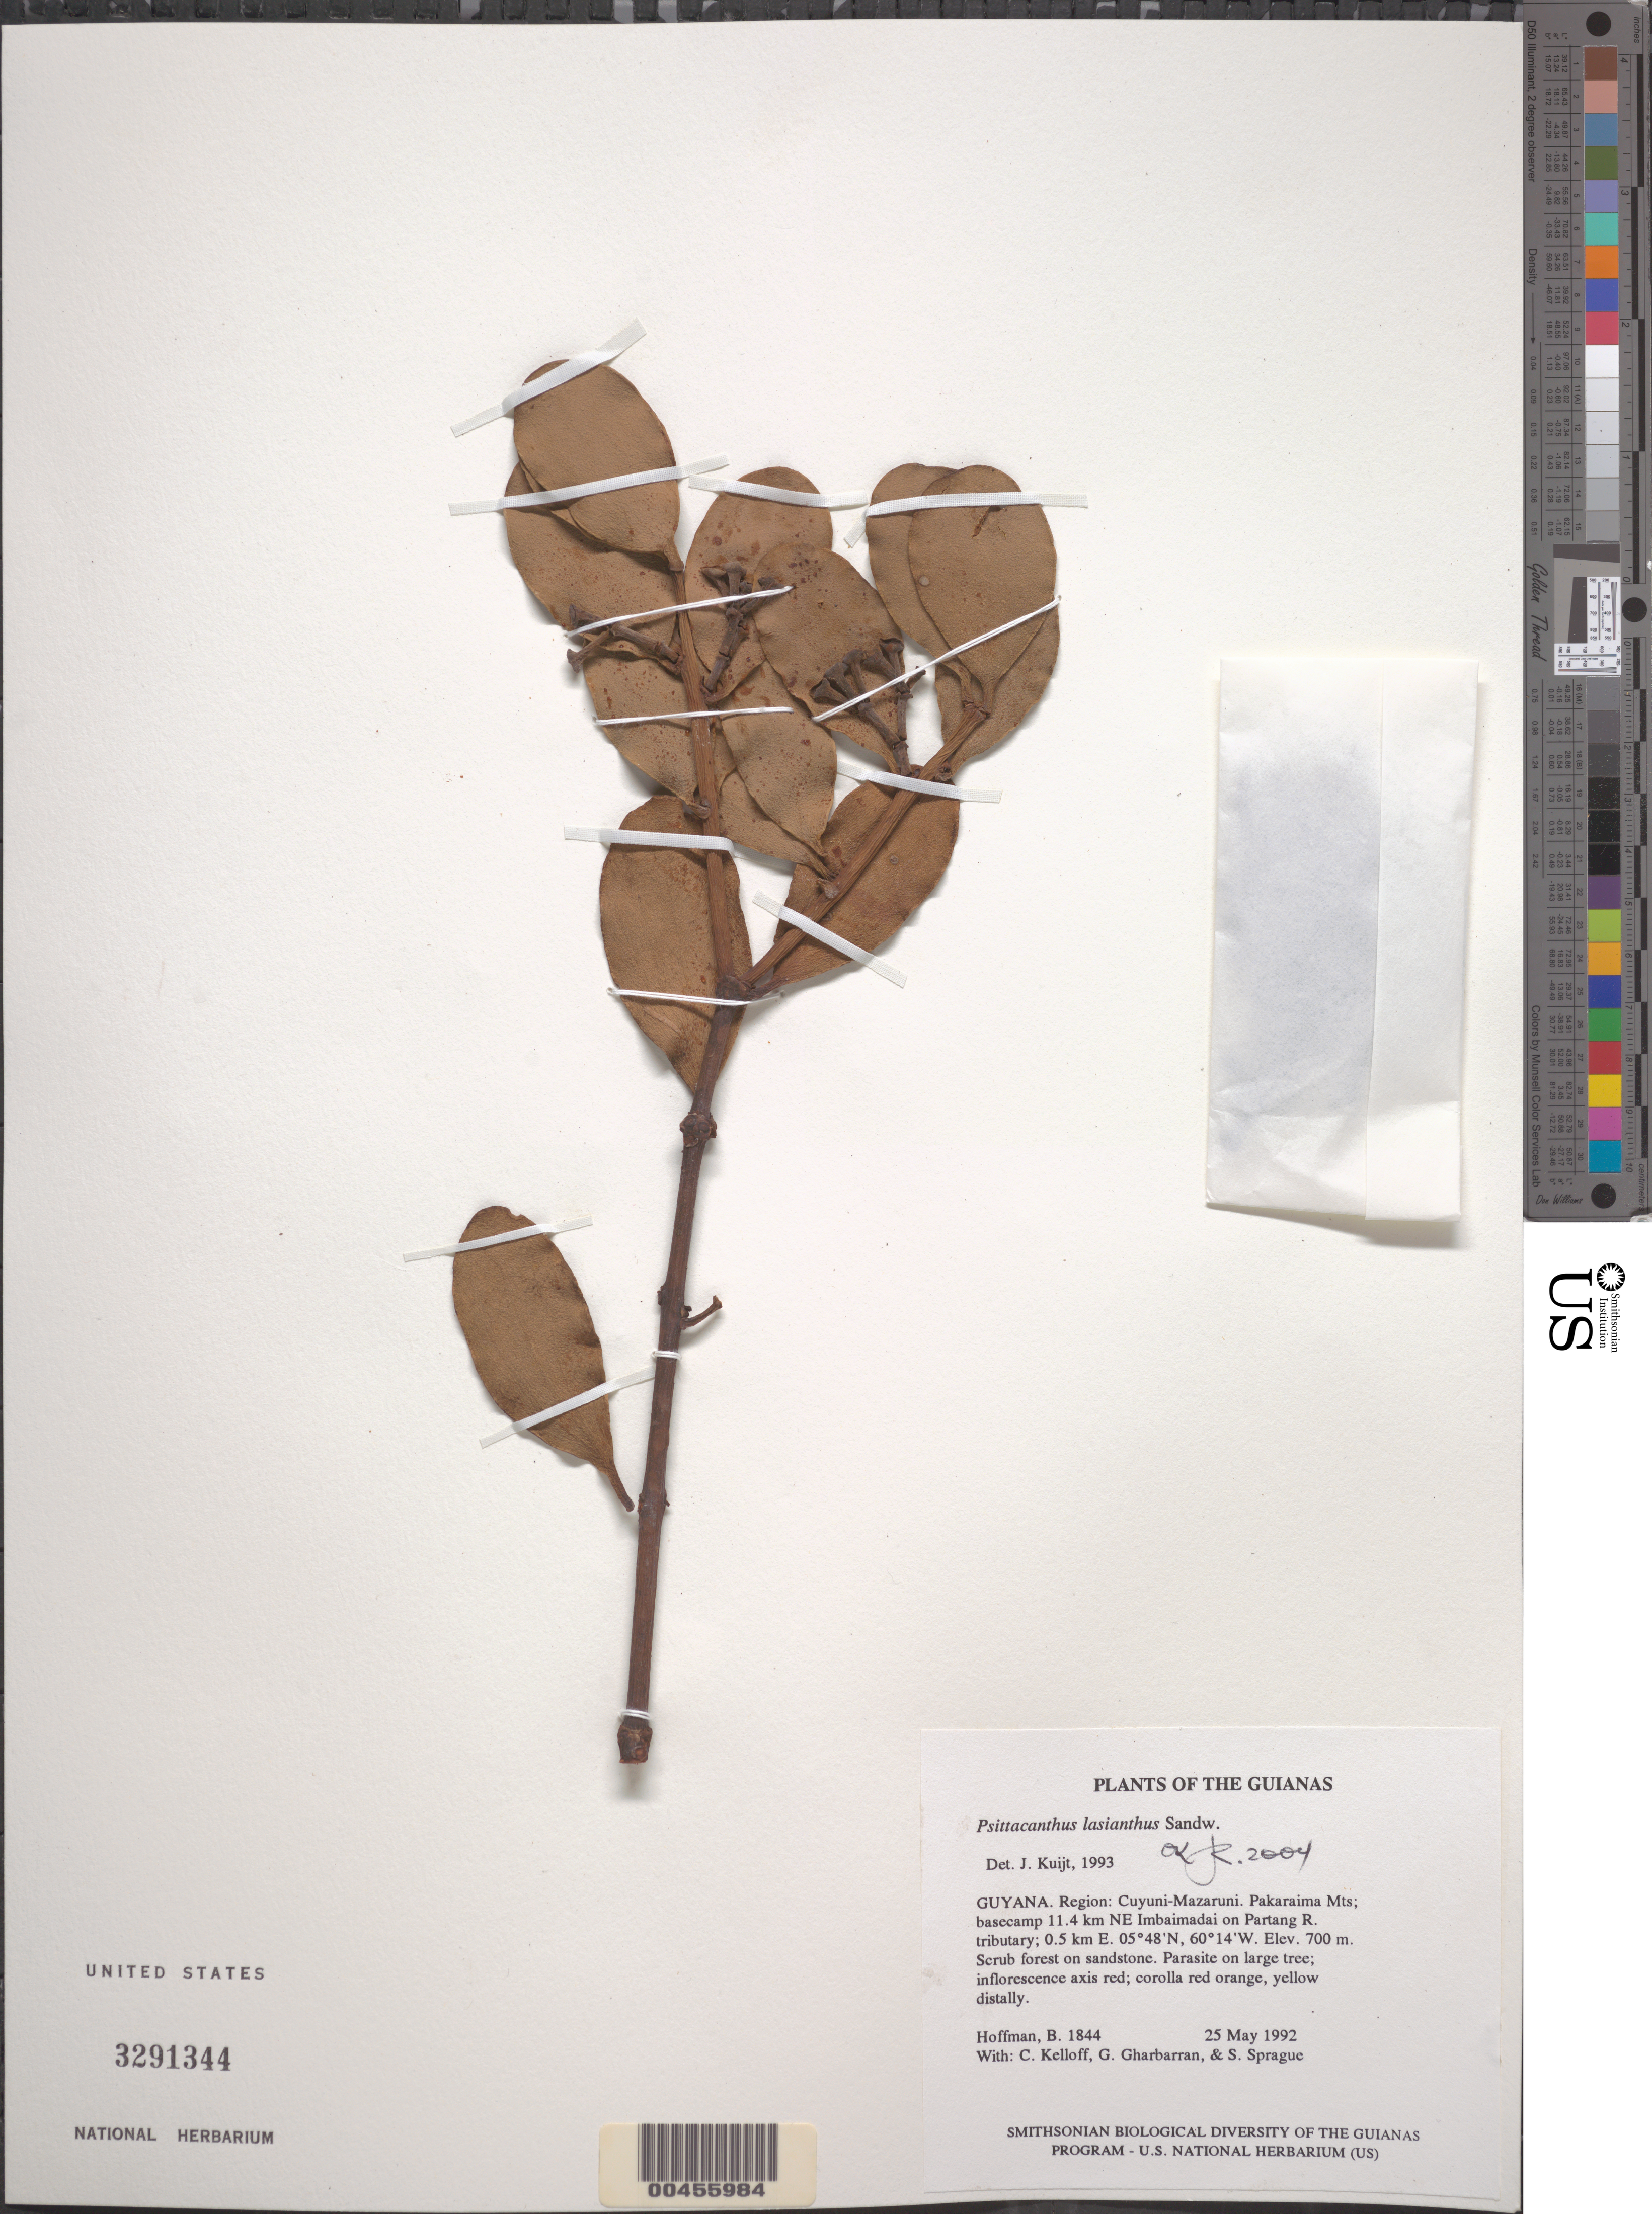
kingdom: Plantae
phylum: Tracheophyta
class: Magnoliopsida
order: Santalales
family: Loranthaceae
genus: Psittacanthus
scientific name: Psittacanthus leptanthus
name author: A.C. Sm.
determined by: Kuijt, Job, (CANADA)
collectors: B. Hoffman, C. L. Kelloff, G. Gharbarran & S. Sprague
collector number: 1844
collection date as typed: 25 May 1992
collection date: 1992-05-25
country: Guyana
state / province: Cuyuni-Mazaruni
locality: Pakaraima Mts; basecamp 11.4 km NE Imbaimadai on Partang River tributary; 0.5 km E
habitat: Scrub forest on sandstone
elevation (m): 700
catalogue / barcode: US 3291344